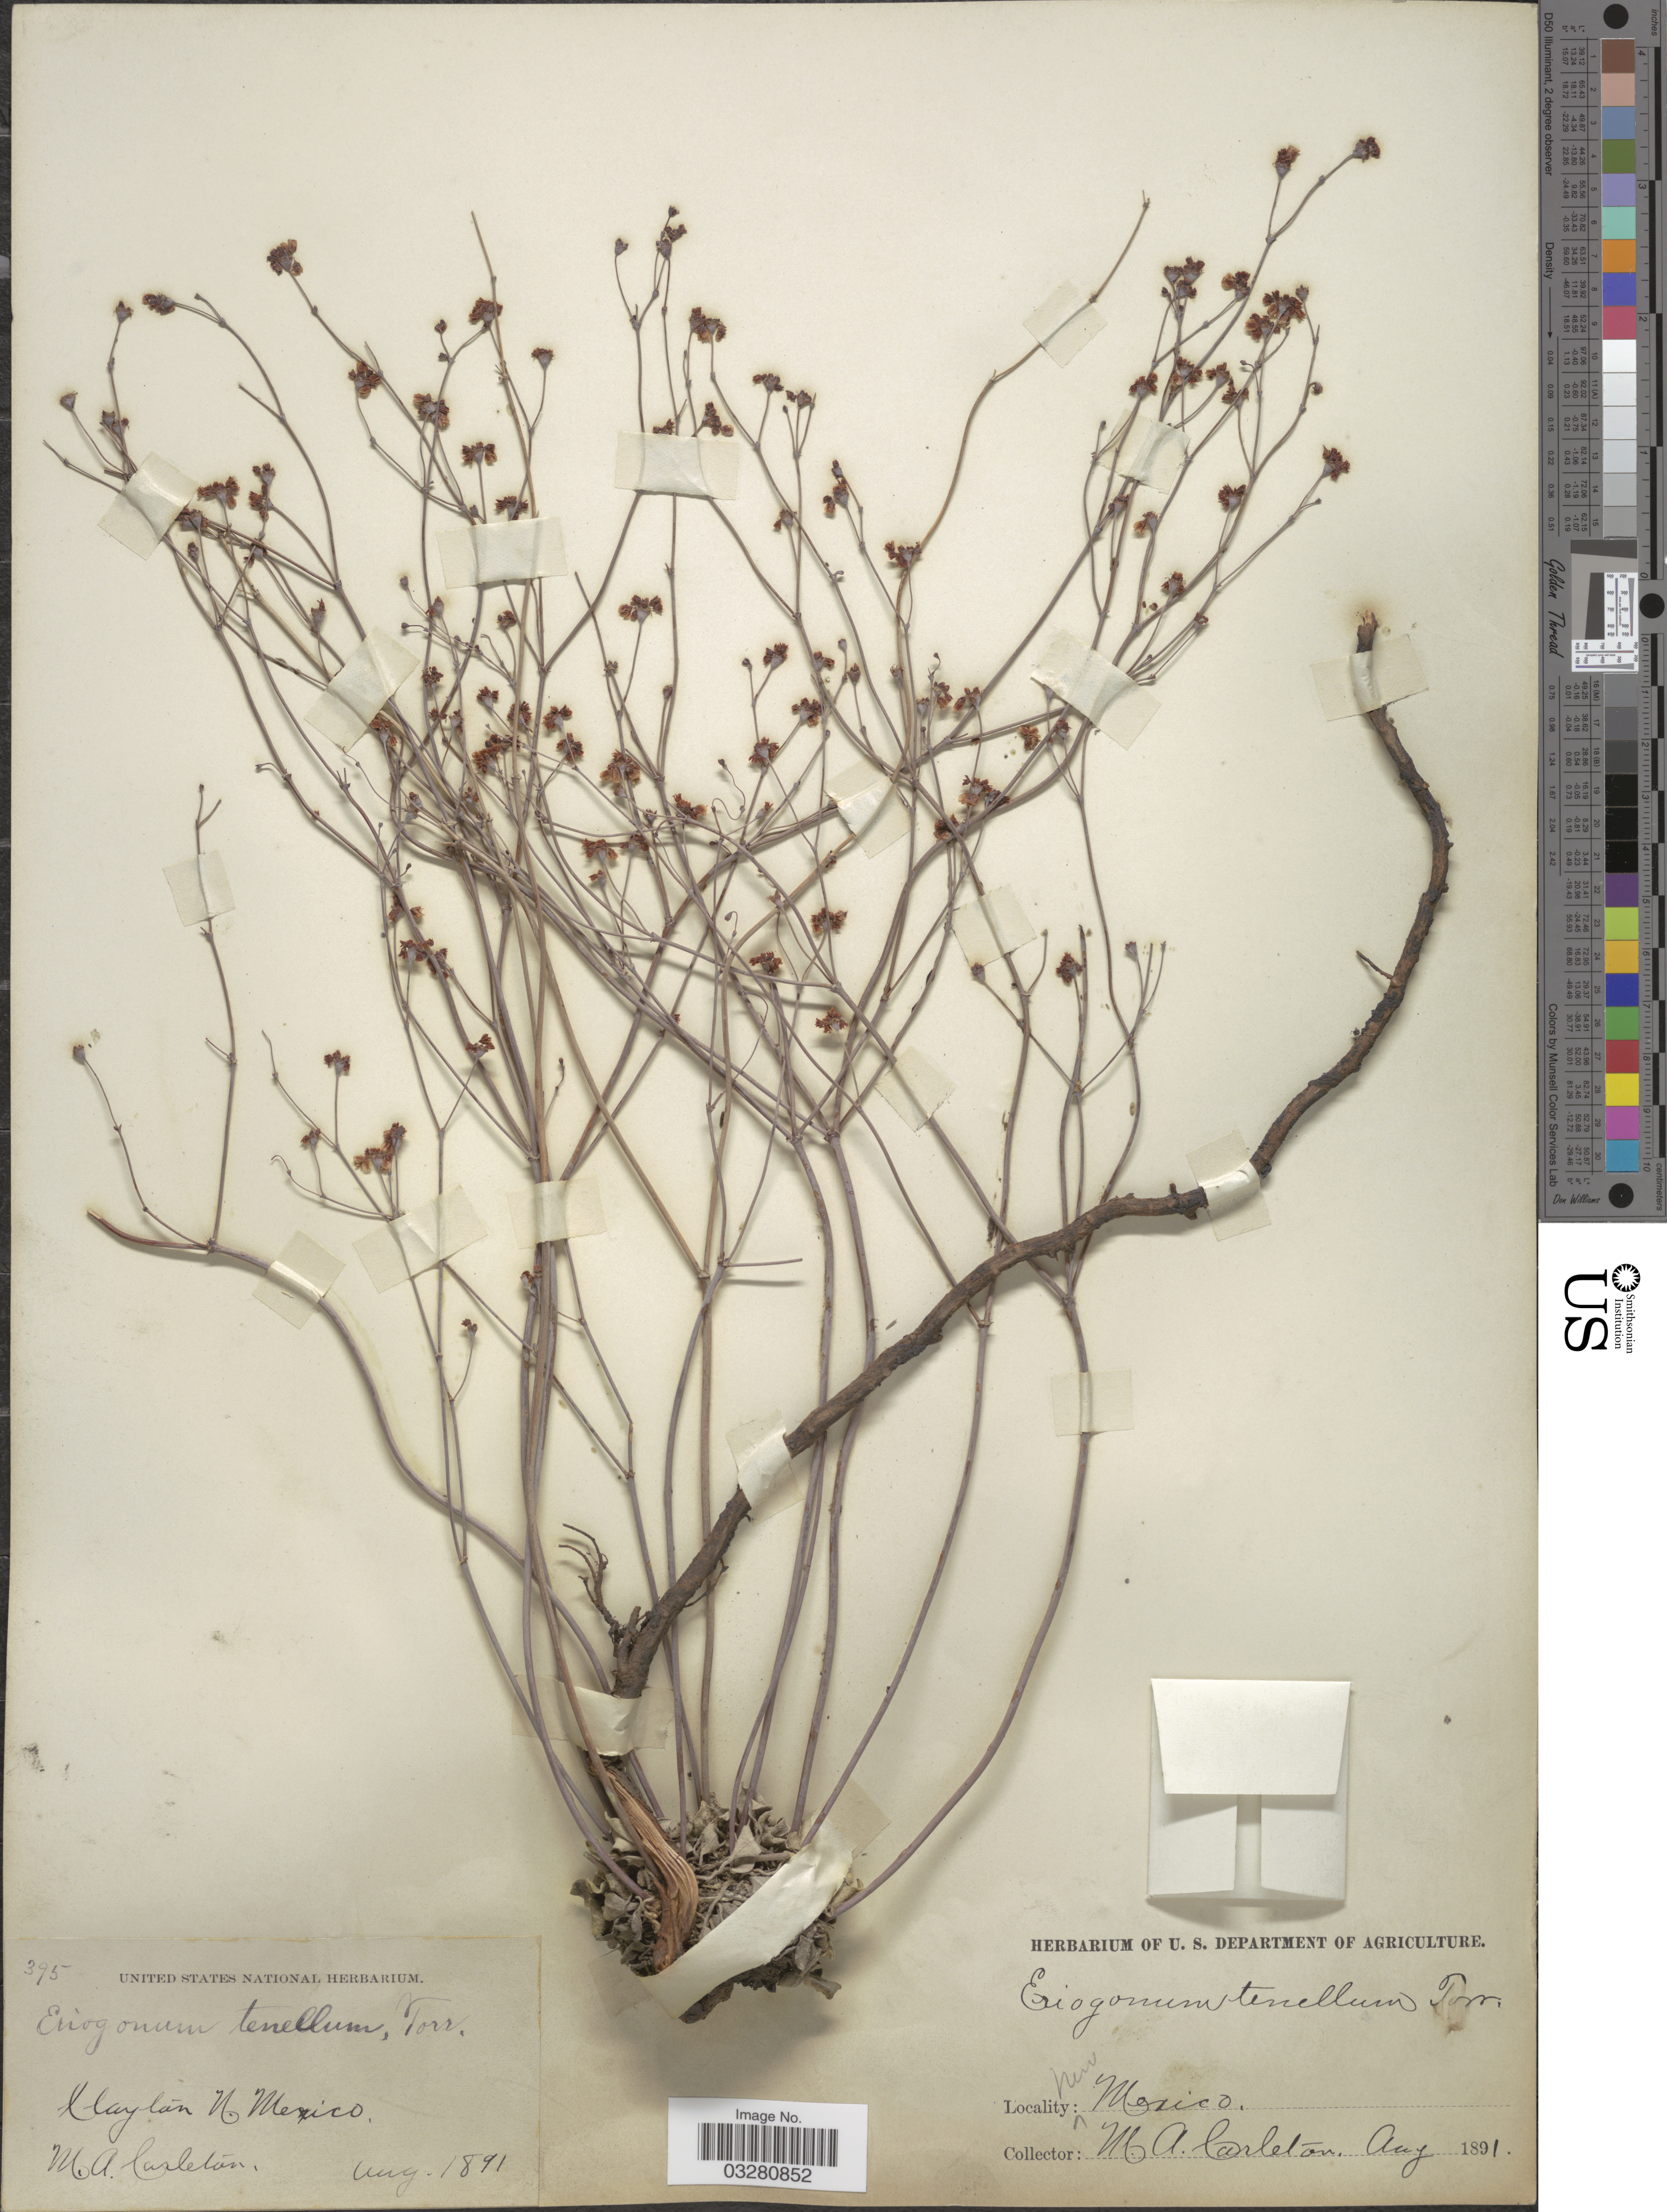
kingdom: Plantae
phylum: Tracheophyta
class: Magnoliopsida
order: Caryophyllales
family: Polygonaceae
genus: Eriogonum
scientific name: Eriogonum tenellum var. tenellum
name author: Torr.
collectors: M. A. Carleton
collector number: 395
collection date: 1891-08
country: United States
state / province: New Mexico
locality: Clayton.